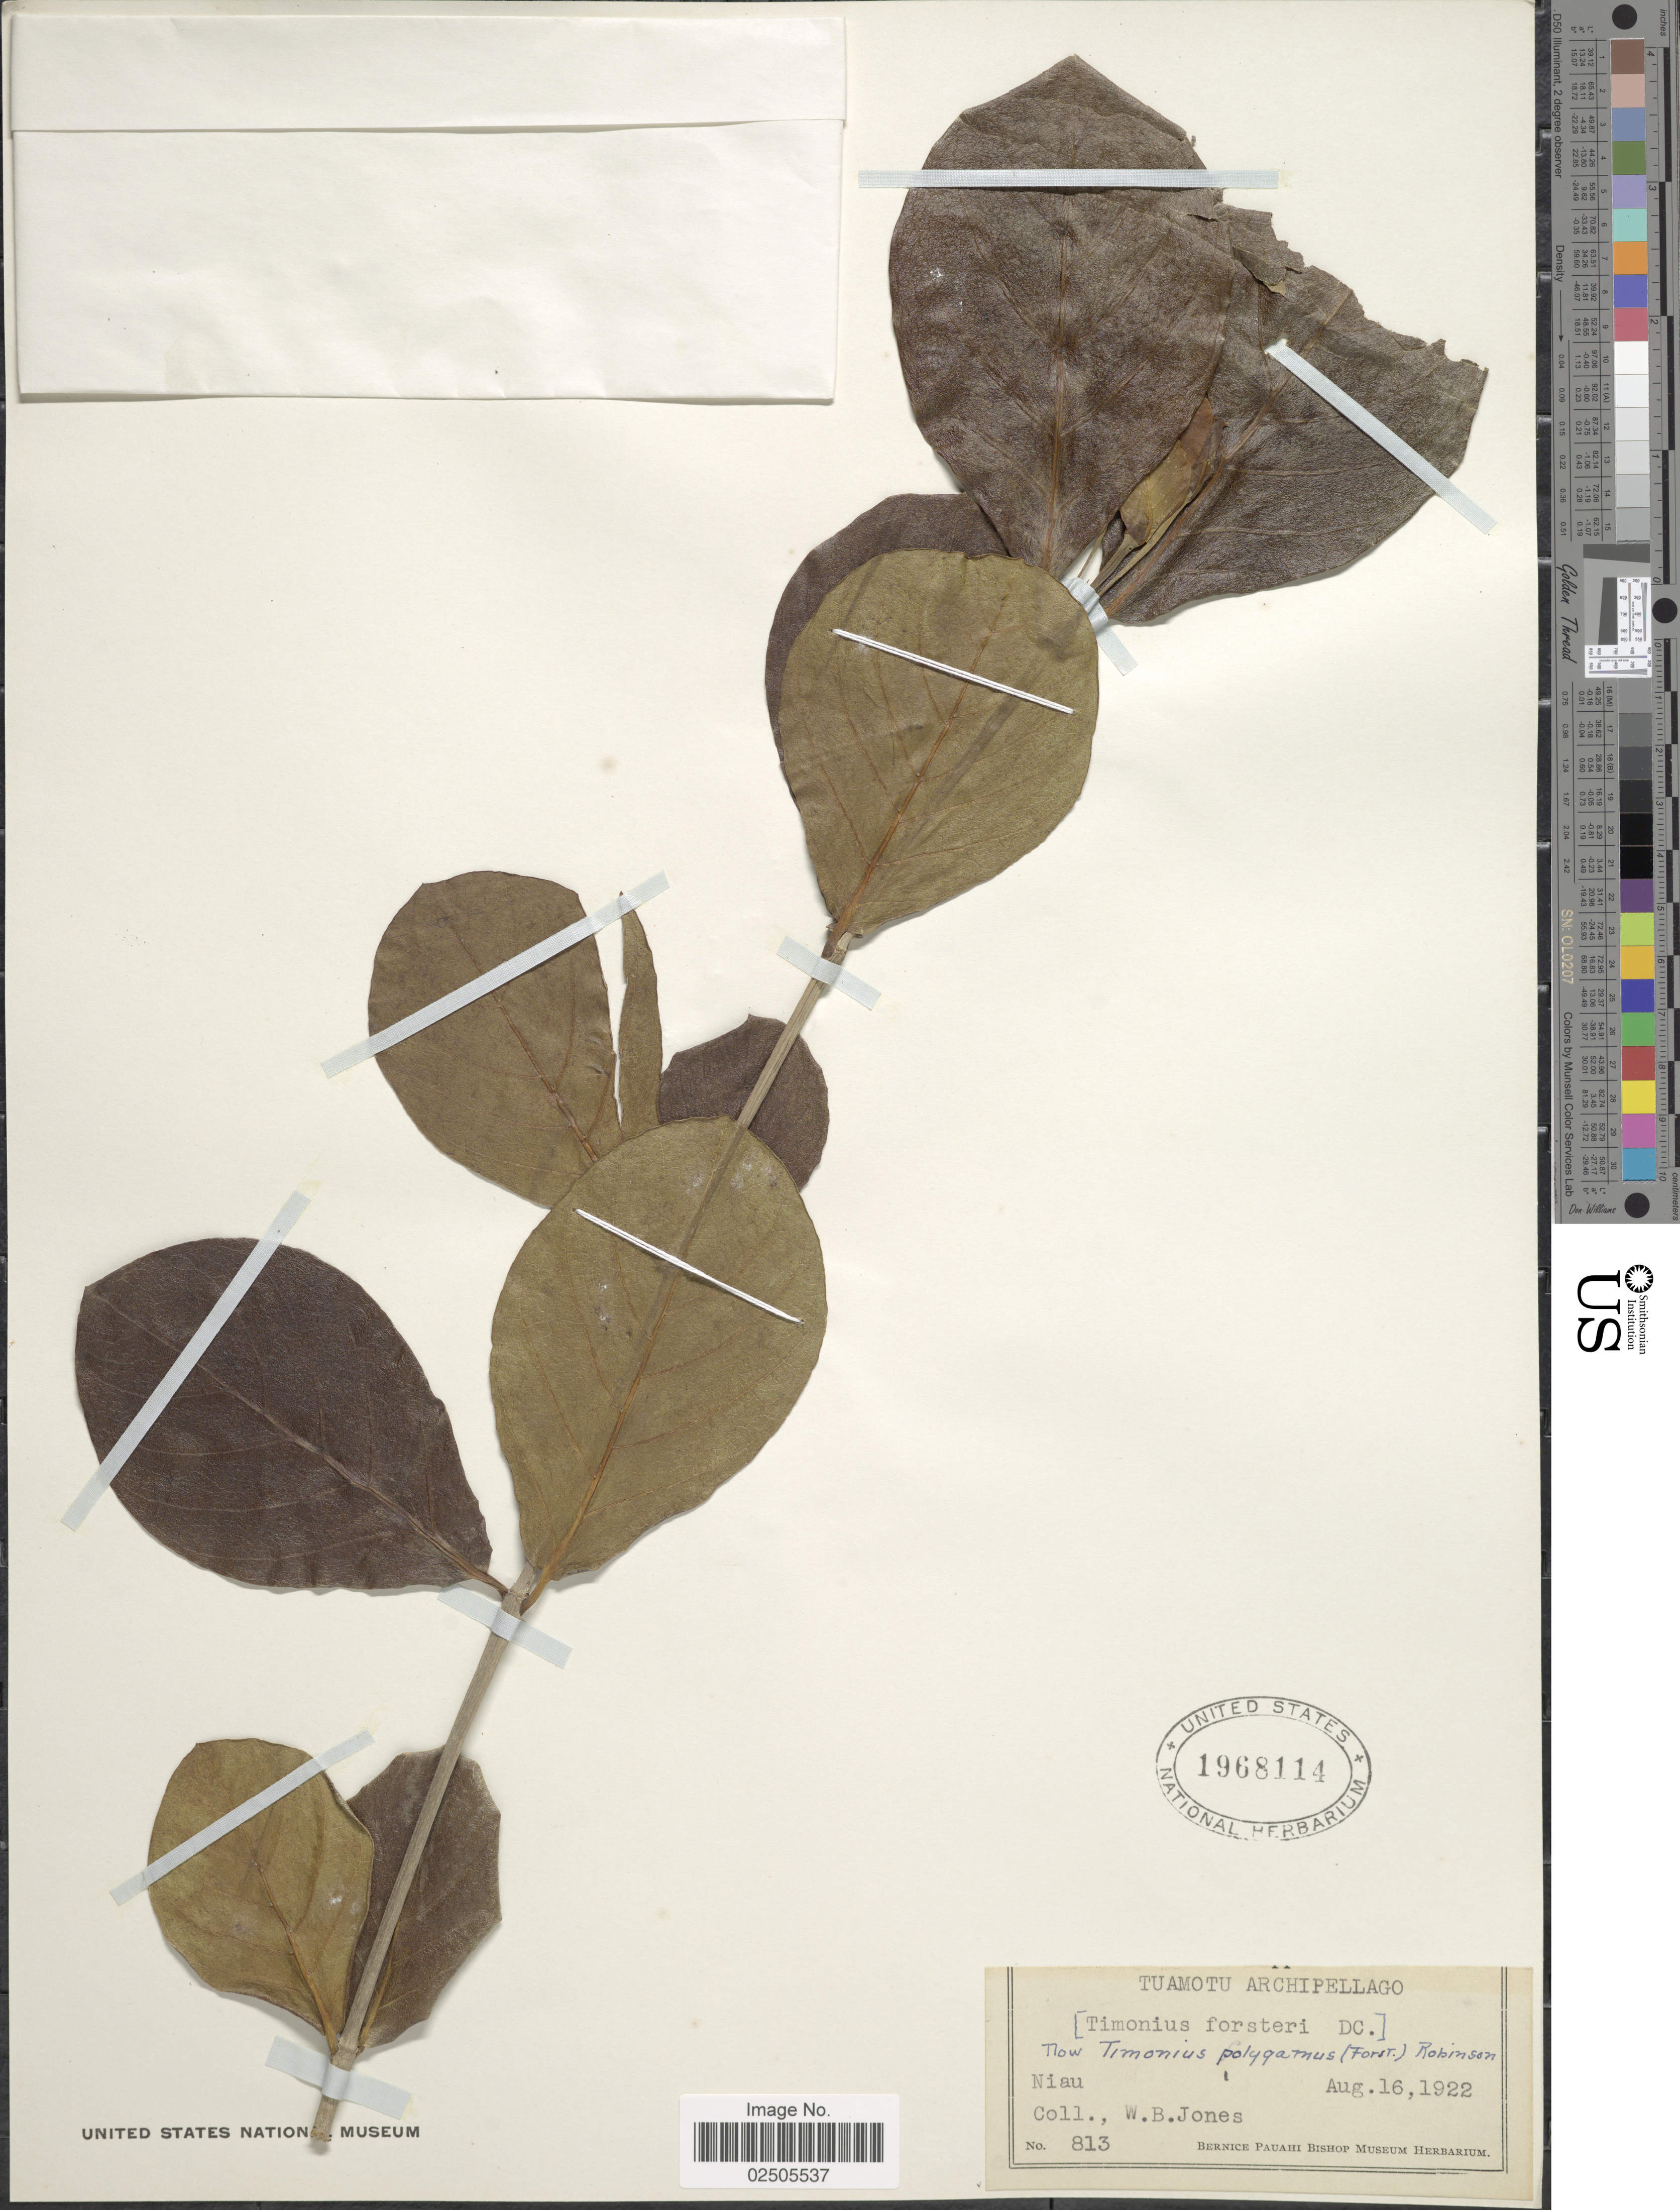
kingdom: Plantae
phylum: Tracheophyta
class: Magnoliopsida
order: Gentianales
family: Rubiaceae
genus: Timonius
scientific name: Timonius polygamus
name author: (G. Forst.) Rob.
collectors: W. B. Jones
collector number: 813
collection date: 1922-08-16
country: French Polynesia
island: Niau Atoll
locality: Tuamotu Archipellago, Niau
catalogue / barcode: US 1968114